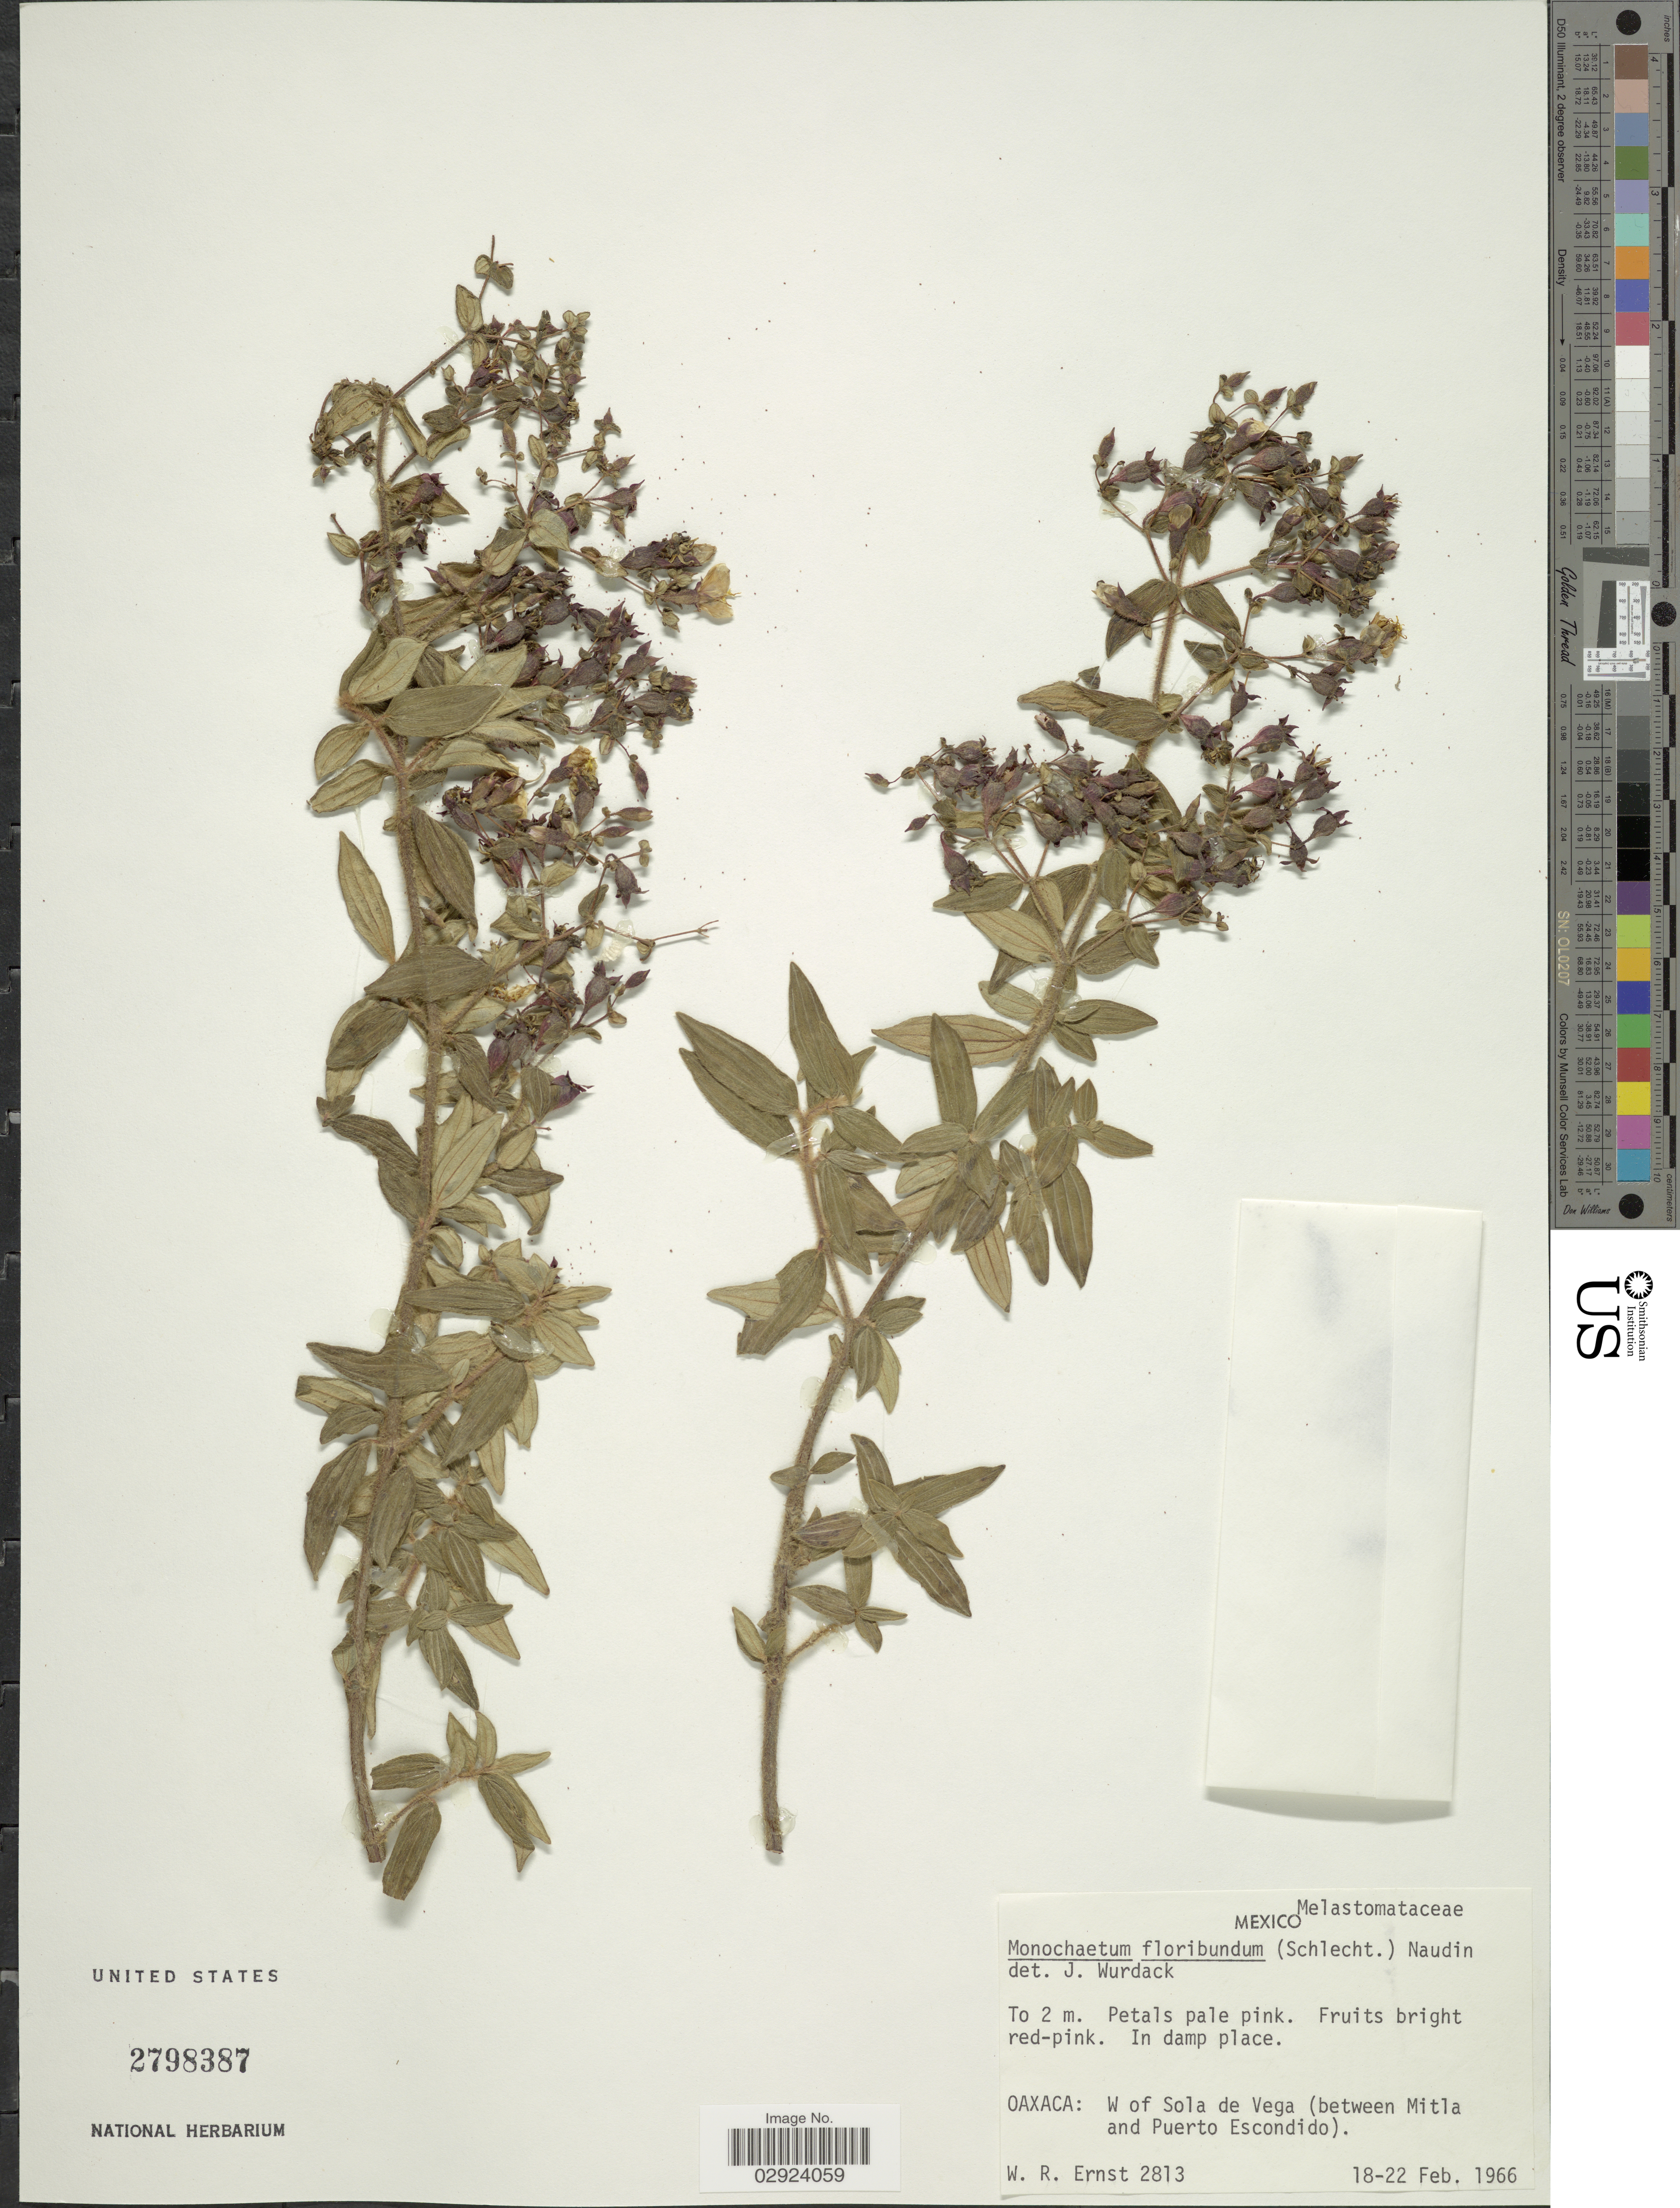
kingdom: Plantae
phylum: Tracheophyta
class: Magnoliopsida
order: Myrtales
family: Melastomataceae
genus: Monochaetum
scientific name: Monochaetum floribundum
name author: (Schltdl.) Naudin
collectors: W. R. Ernst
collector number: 2813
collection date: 1966-02-18/1966-02-22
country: Mexico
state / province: Oaxaca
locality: W of Sola de Vega (between Mitla and Puerto Escondido).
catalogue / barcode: US 2798387